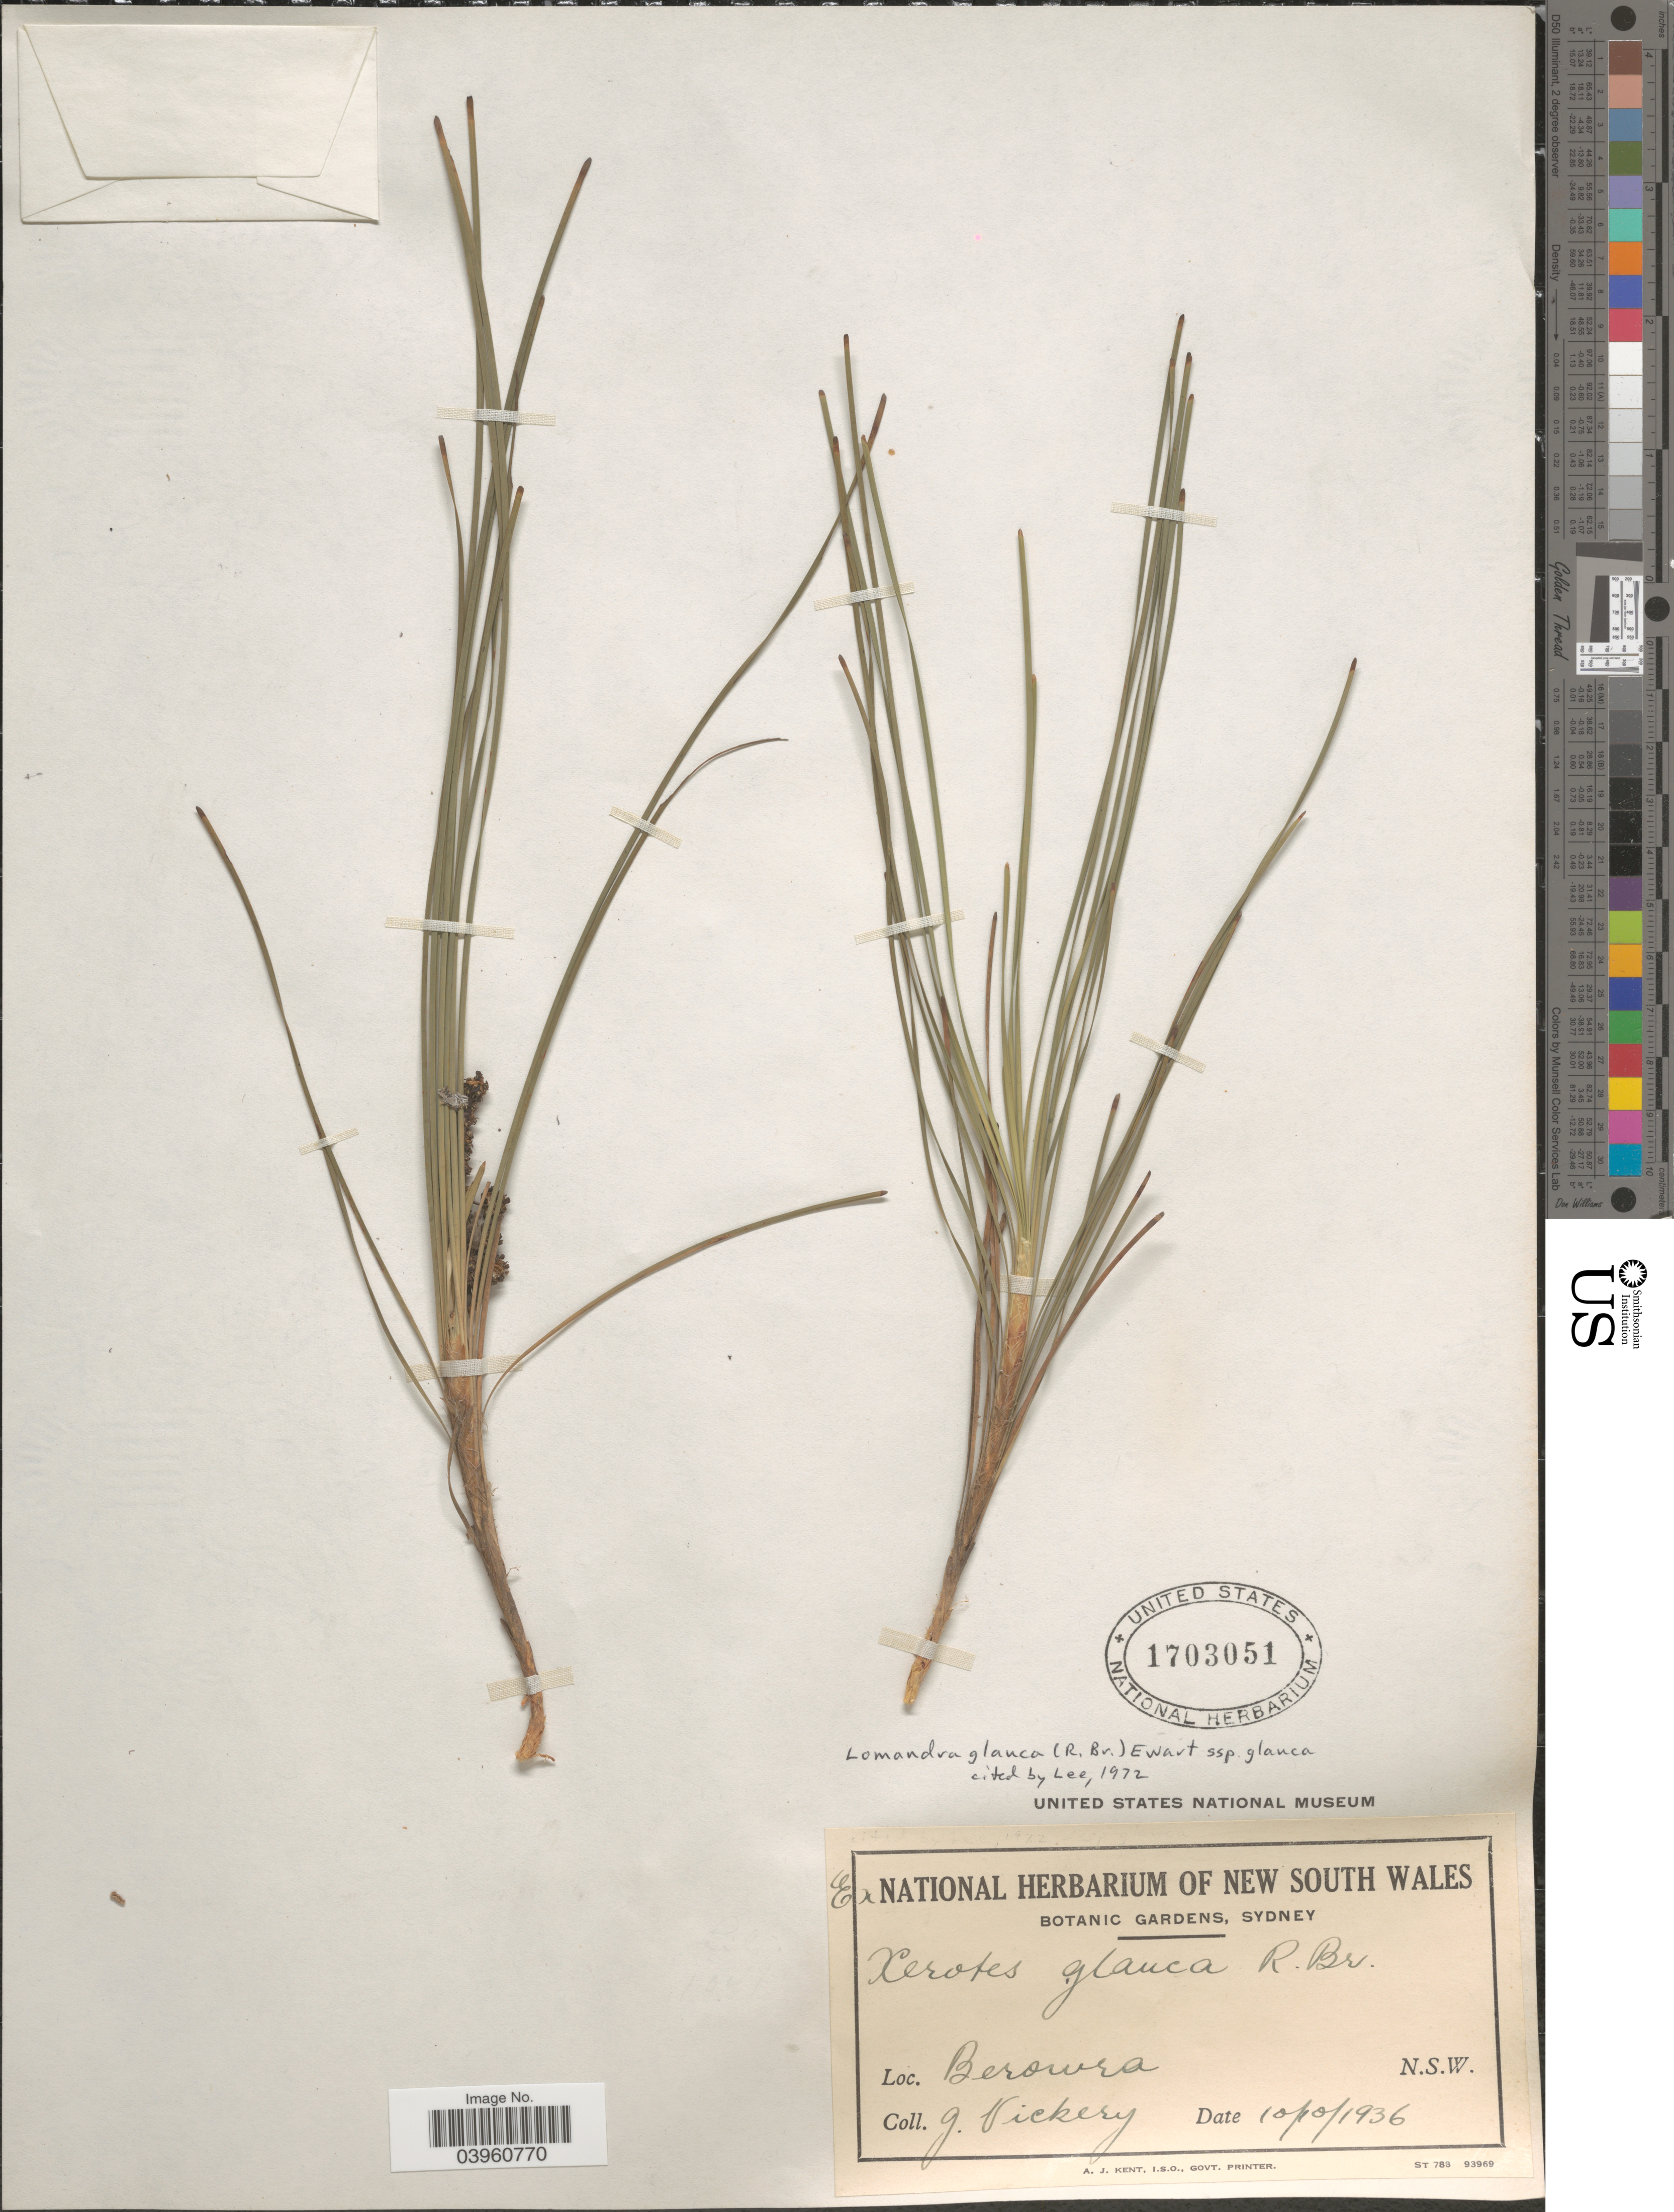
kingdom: Plantae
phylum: Tracheophyta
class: Liliopsida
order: Asparagales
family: Asparagaceae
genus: Lomandra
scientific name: Lomandra glauca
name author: (R. Br.) Ewart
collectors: J. Vickery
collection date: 1936-10-10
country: Australia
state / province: New South Wales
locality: Berouwra. N.S.W.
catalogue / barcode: US 1703051